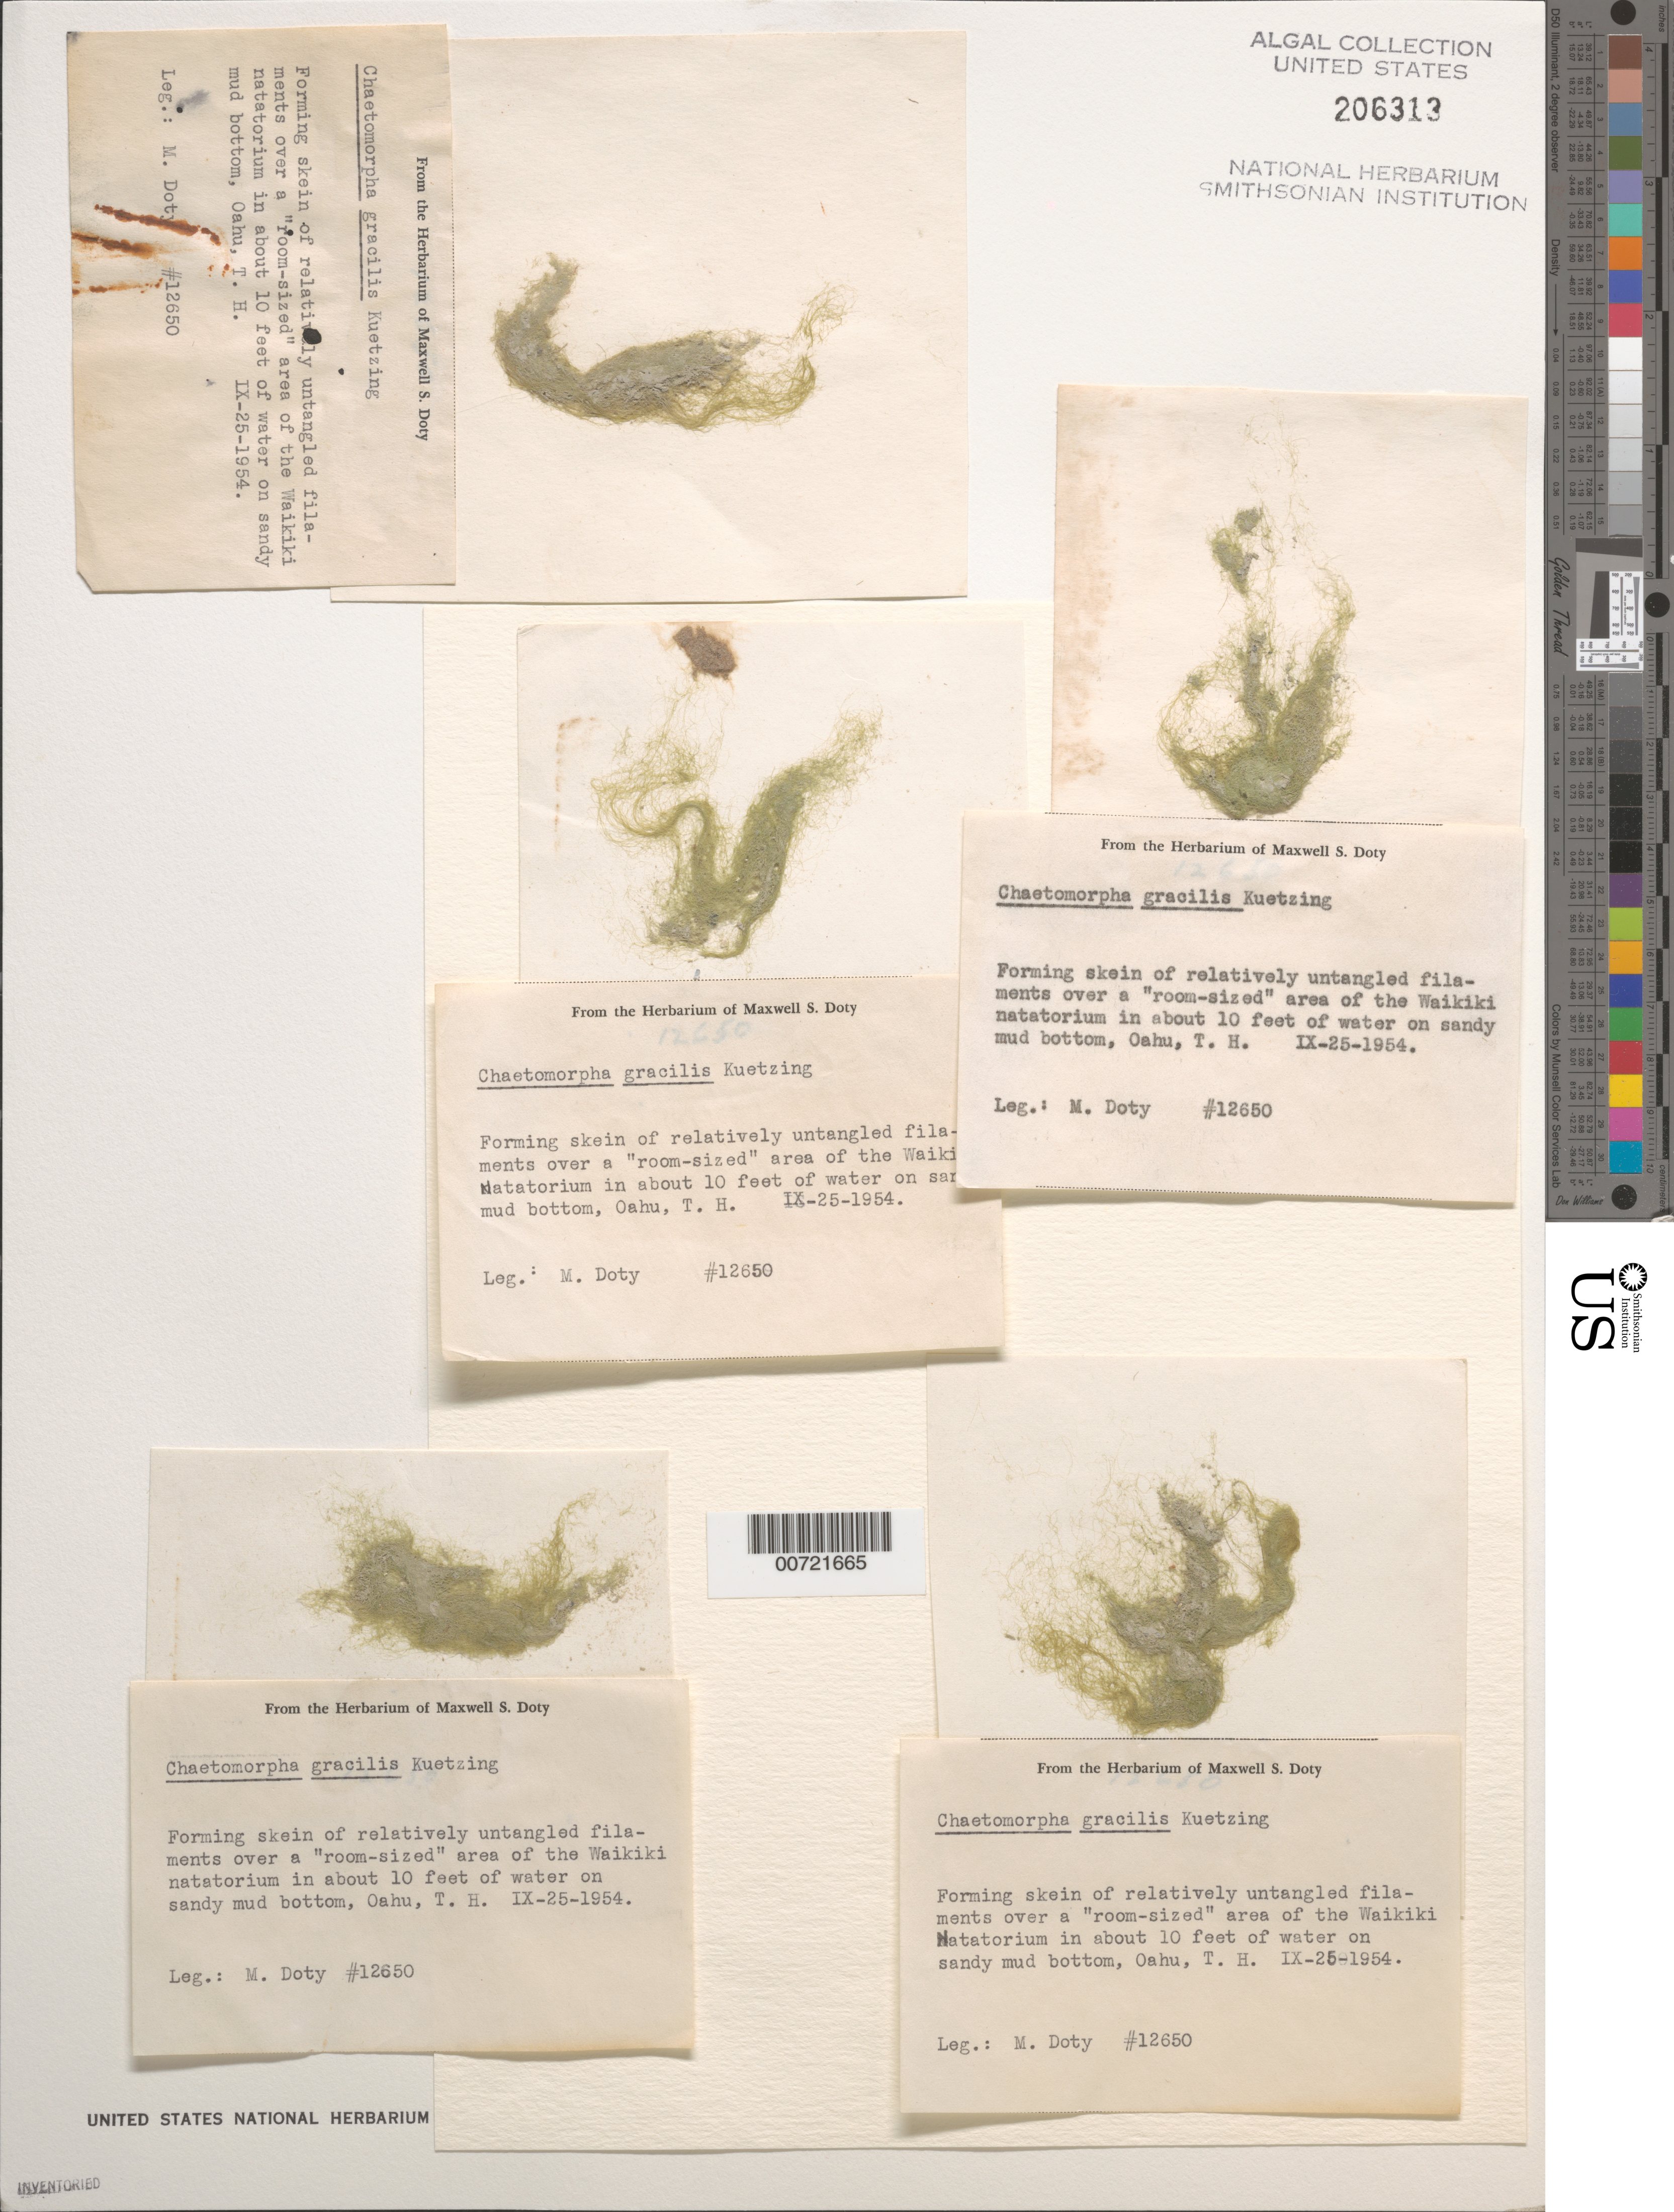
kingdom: Plantae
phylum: Chlorophyta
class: Ulvophyceae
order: Cladophorales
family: Cladophoraceae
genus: Chaetomorpha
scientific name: Chaetomorpha gracilis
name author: Kütz.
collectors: M. S. Doty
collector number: MSD 12650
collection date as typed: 25 Sep 1954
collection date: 1954-09-25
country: United States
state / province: Hawaii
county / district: Honolulu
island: Oahu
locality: Waikiki, Natatorium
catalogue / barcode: US 206313